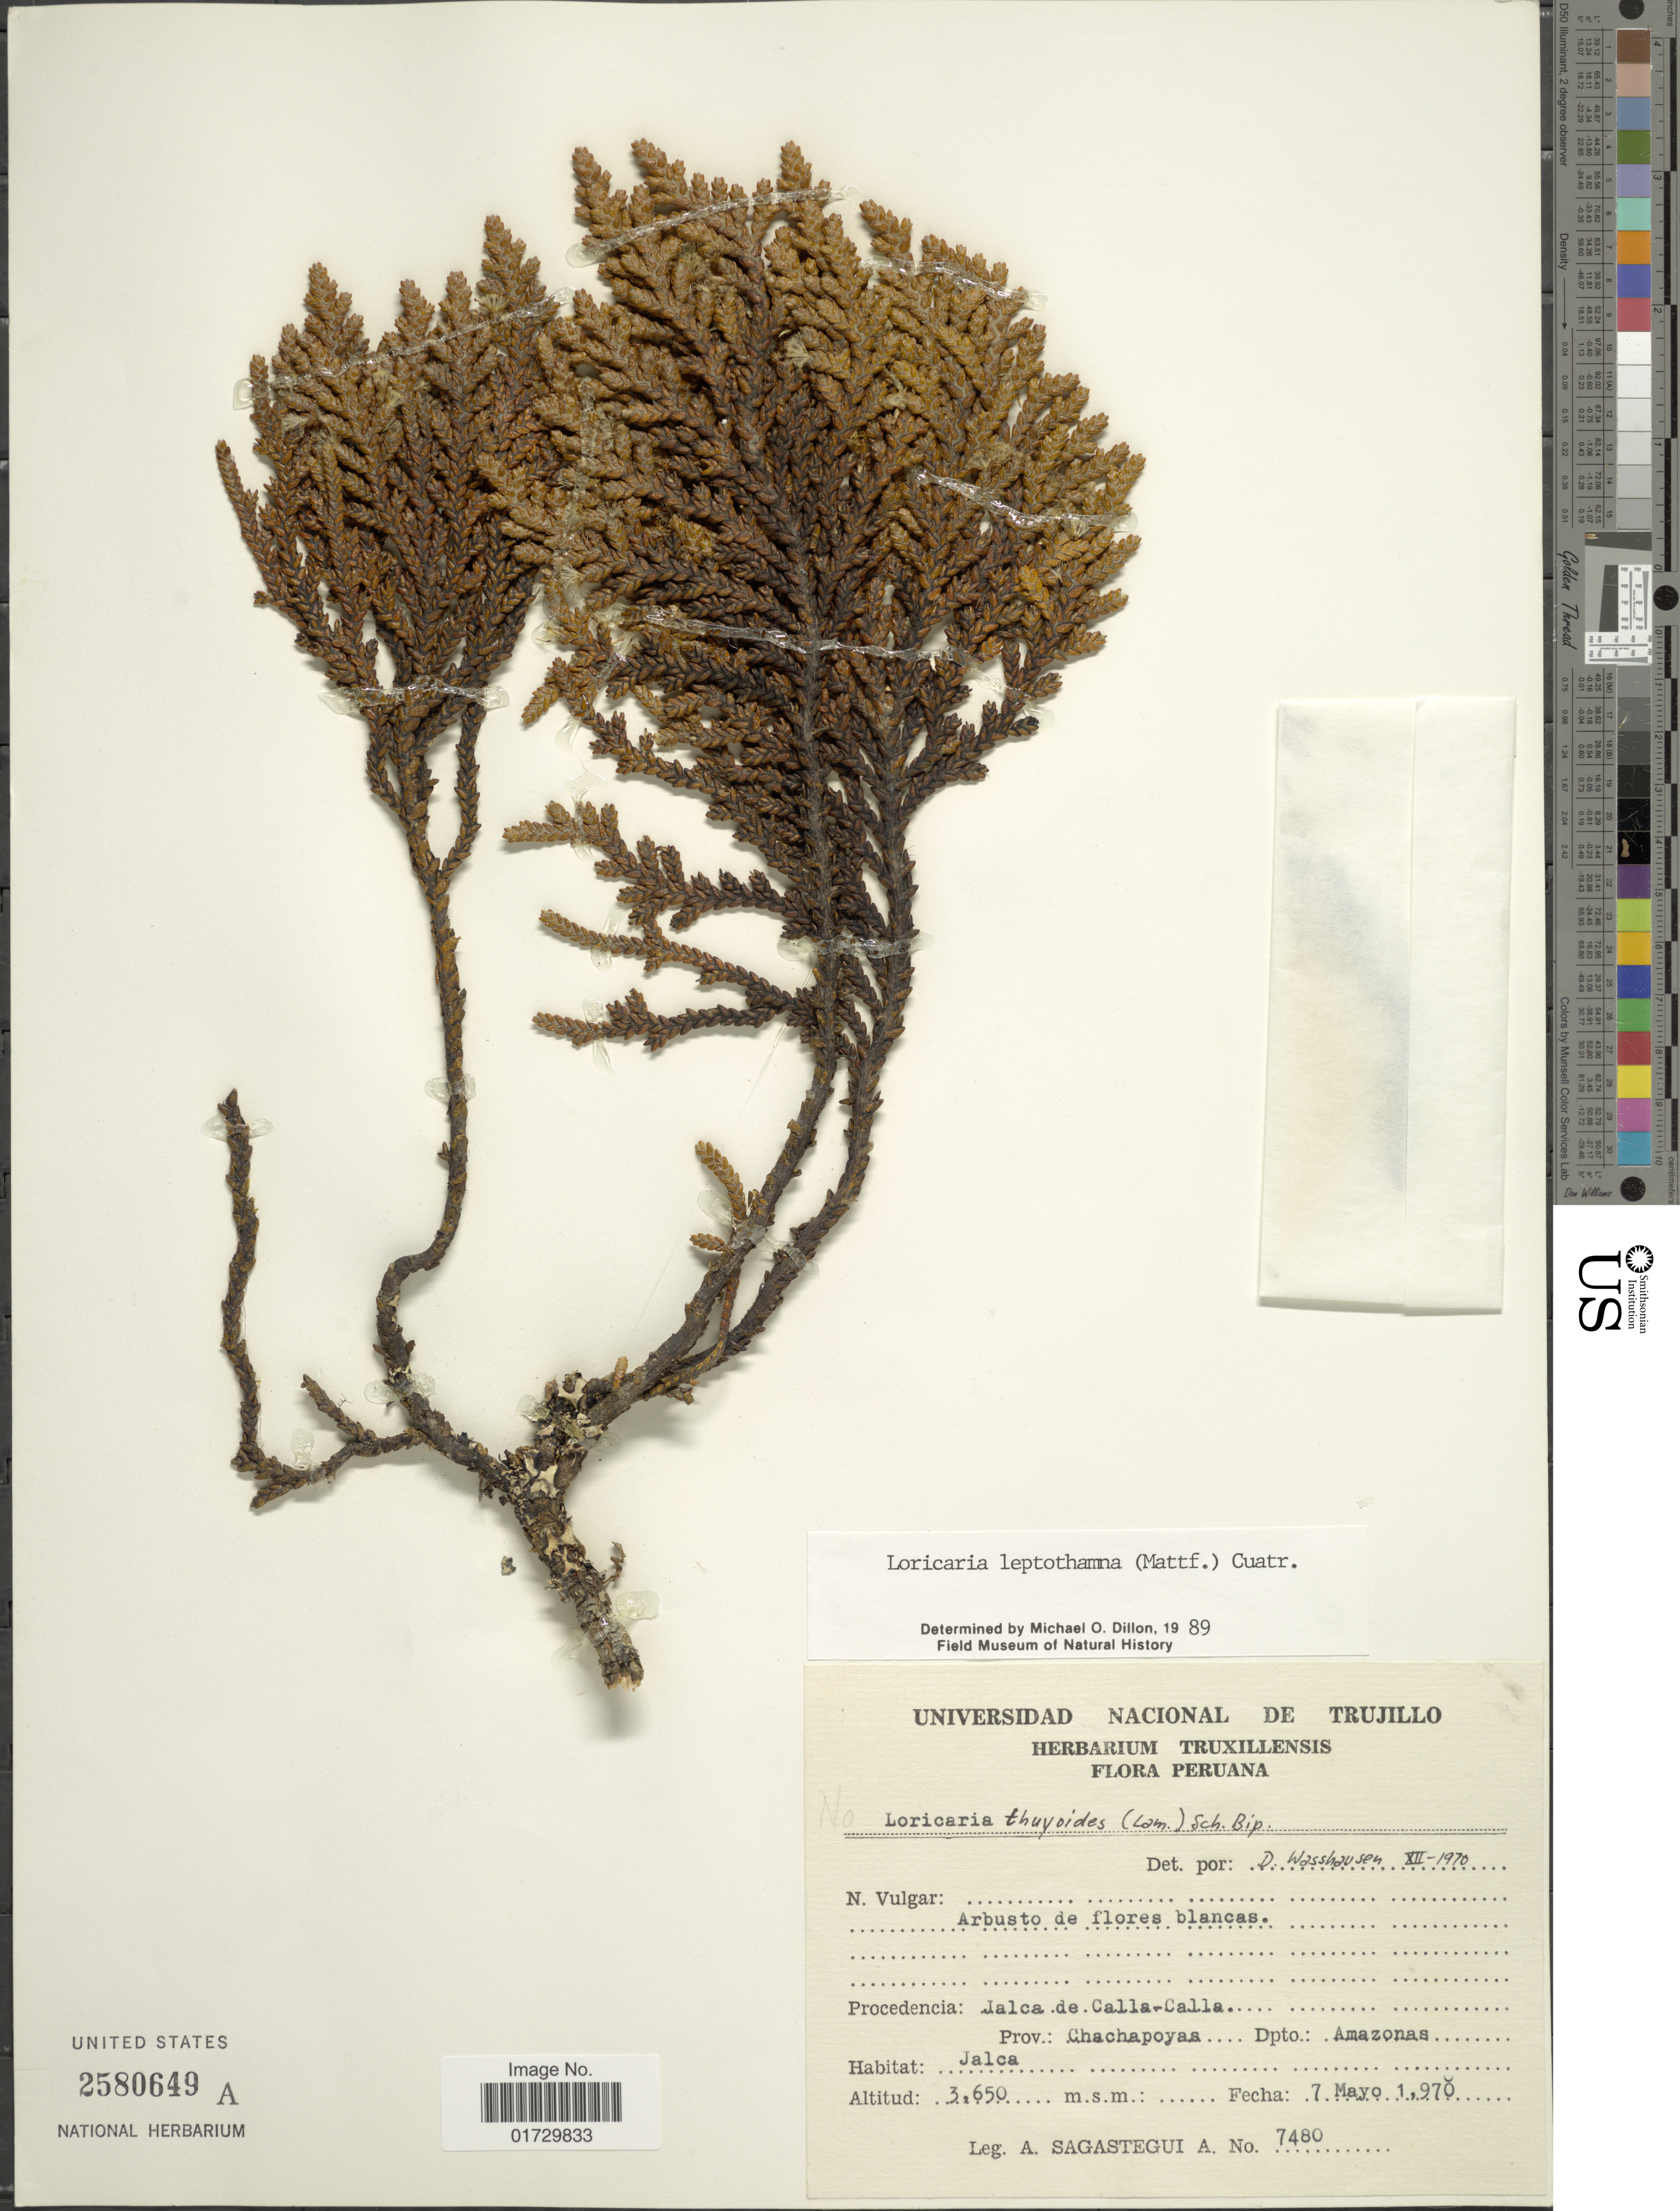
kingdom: Plantae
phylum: Tracheophyta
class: Magnoliopsida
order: Asterales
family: Asteraceae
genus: Loricaria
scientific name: Loricaria leptothamna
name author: (Mattf.) Cuatrec.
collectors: A. Sagástegui A.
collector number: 7480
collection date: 1970-05-07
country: Peru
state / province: Amazonas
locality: Procedencia: Jalca de Calla-Calla, Prov: Chachapoyas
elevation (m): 3650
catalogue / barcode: US 2580649A